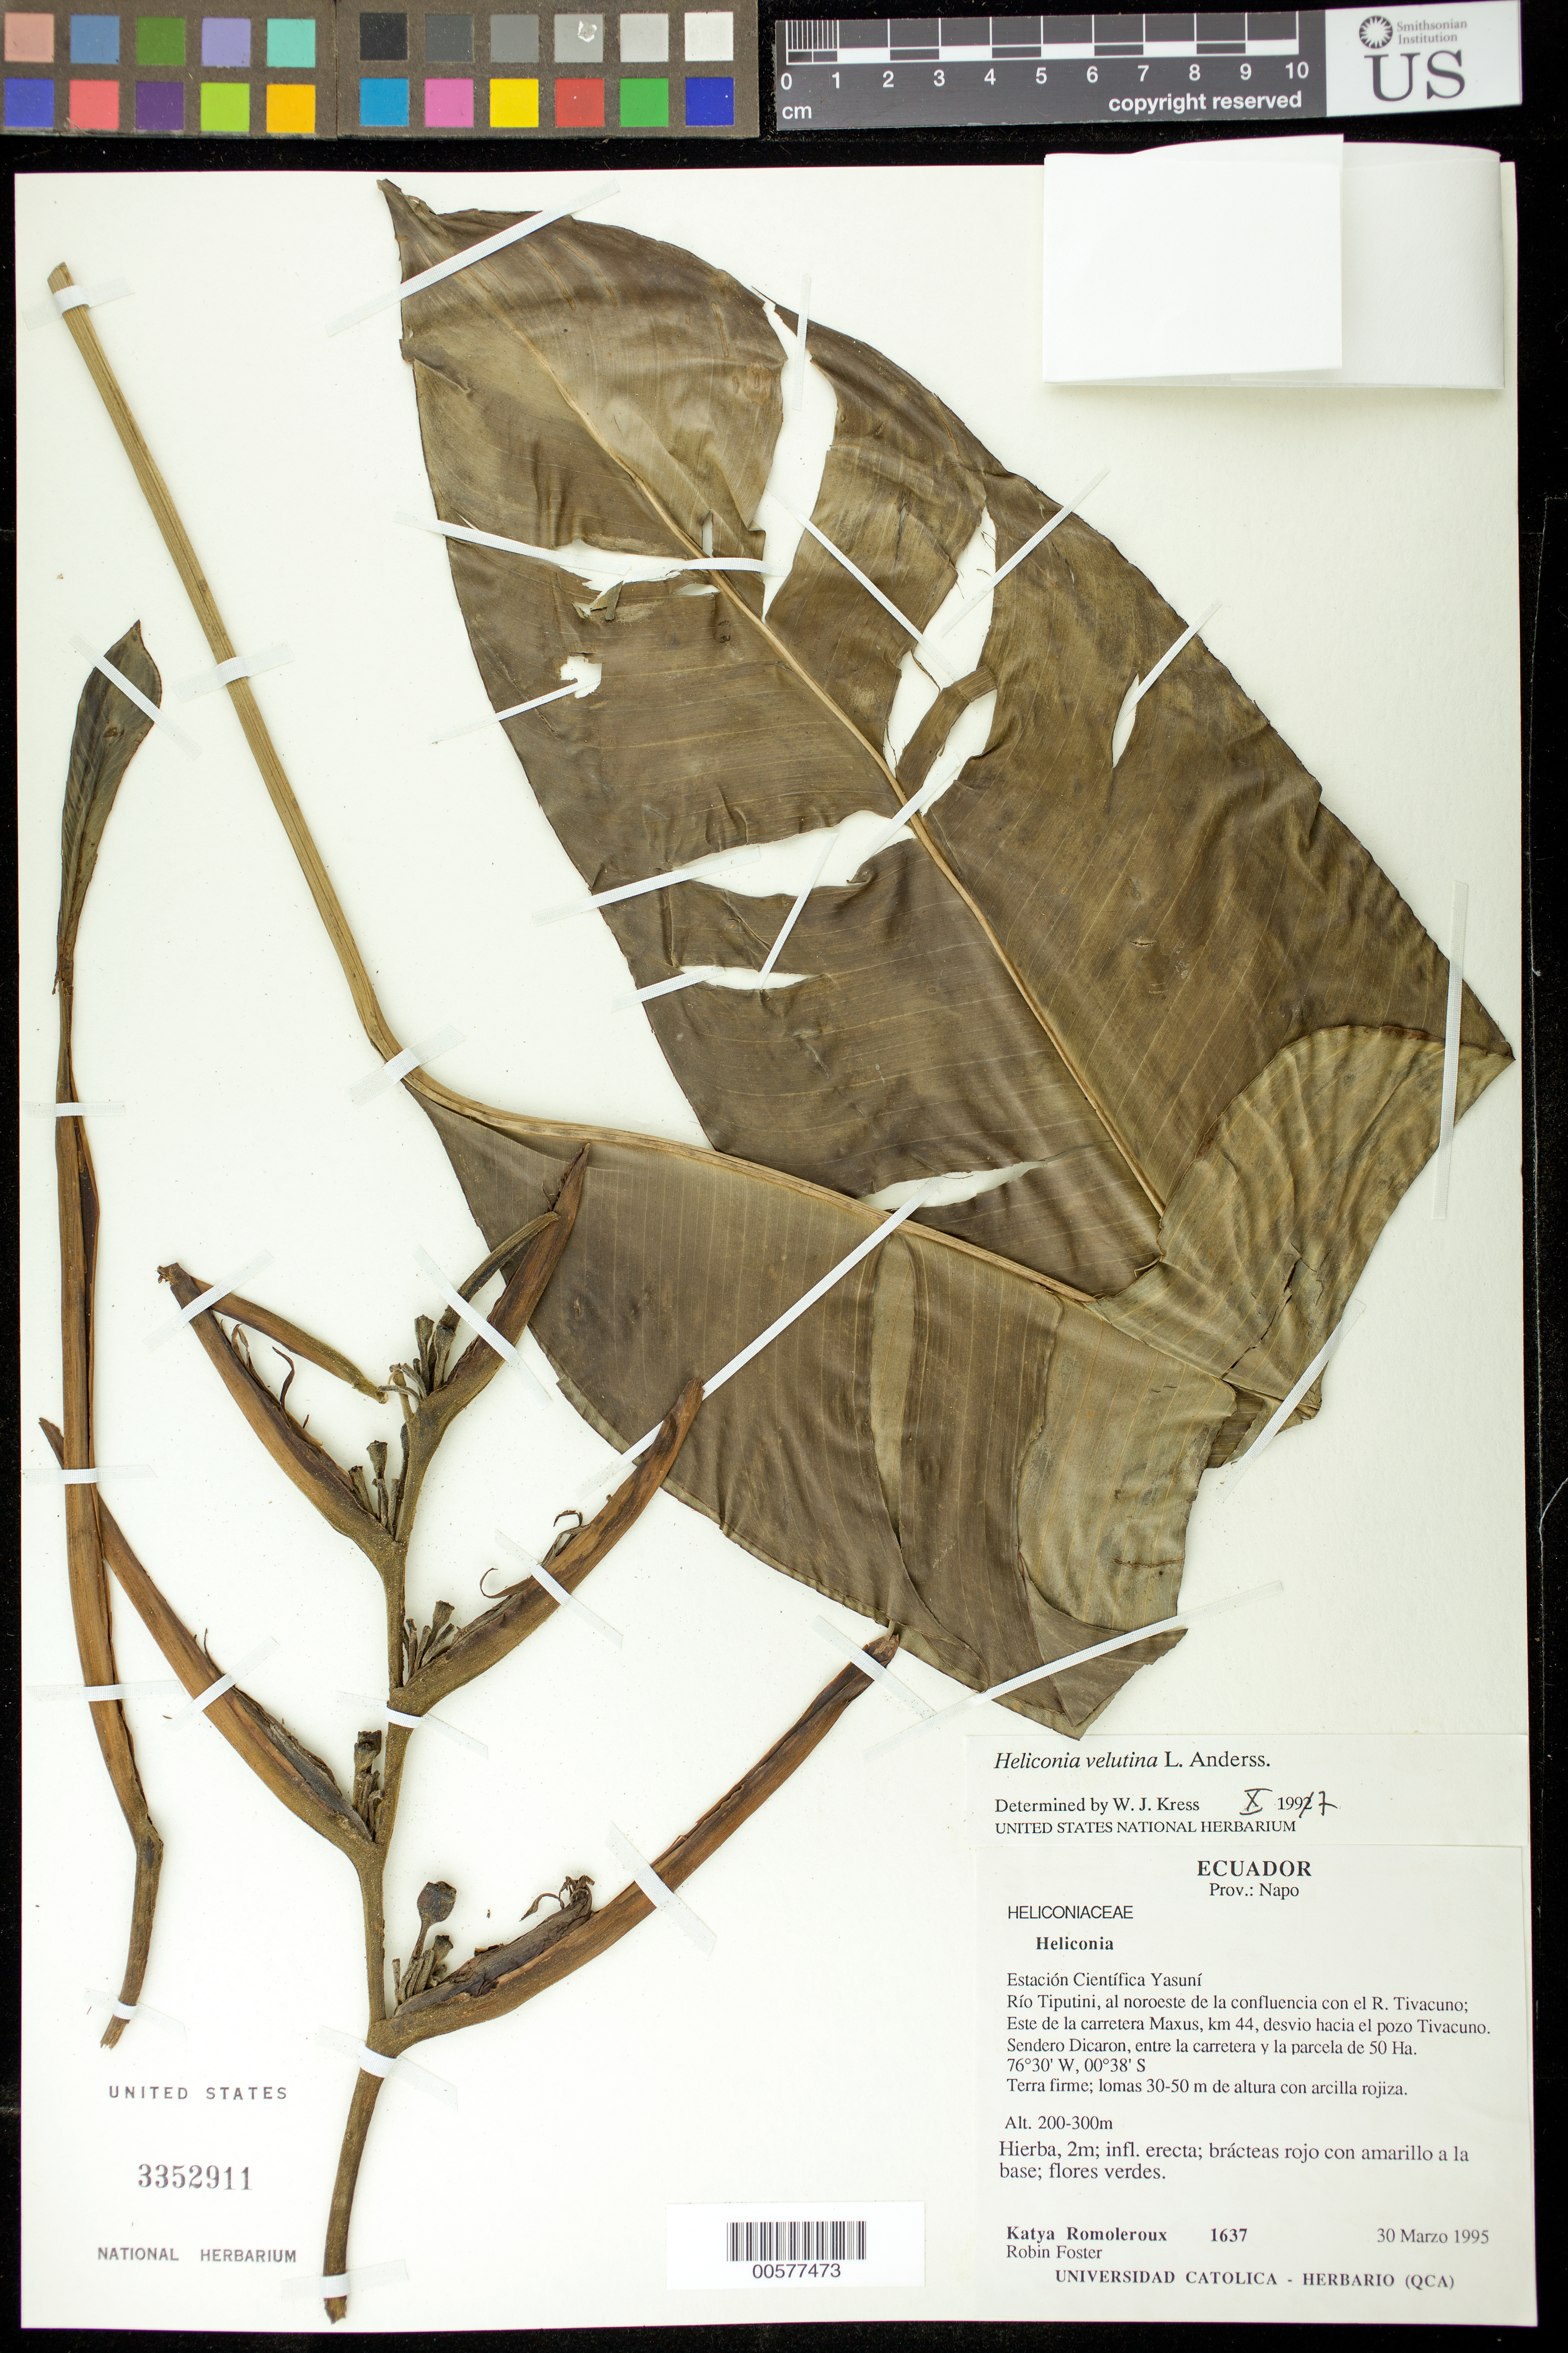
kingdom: Plantae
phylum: Tracheophyta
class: Liliopsida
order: Zingiberales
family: Heliconiaceae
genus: Heliconia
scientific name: Heliconia velutina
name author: L. Andersson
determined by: Kress, W. J., (US), Smithsonian Institution - National Museum of Natural History (UNITED STATES)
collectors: K. Romoleroux & R. Foster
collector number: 1637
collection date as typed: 30 Mar 1995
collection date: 1995-03-30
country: Ecuador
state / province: Napo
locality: Yasuni Scientific Station, Rio Tiputini, NE of the junction with Rio Tivacuno. E of the Maxus road, 44 km, trail to Pozo Tivacuno. Sendero Dicaron between the road and parcel of 50 Ha.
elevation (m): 200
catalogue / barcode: US 3352911